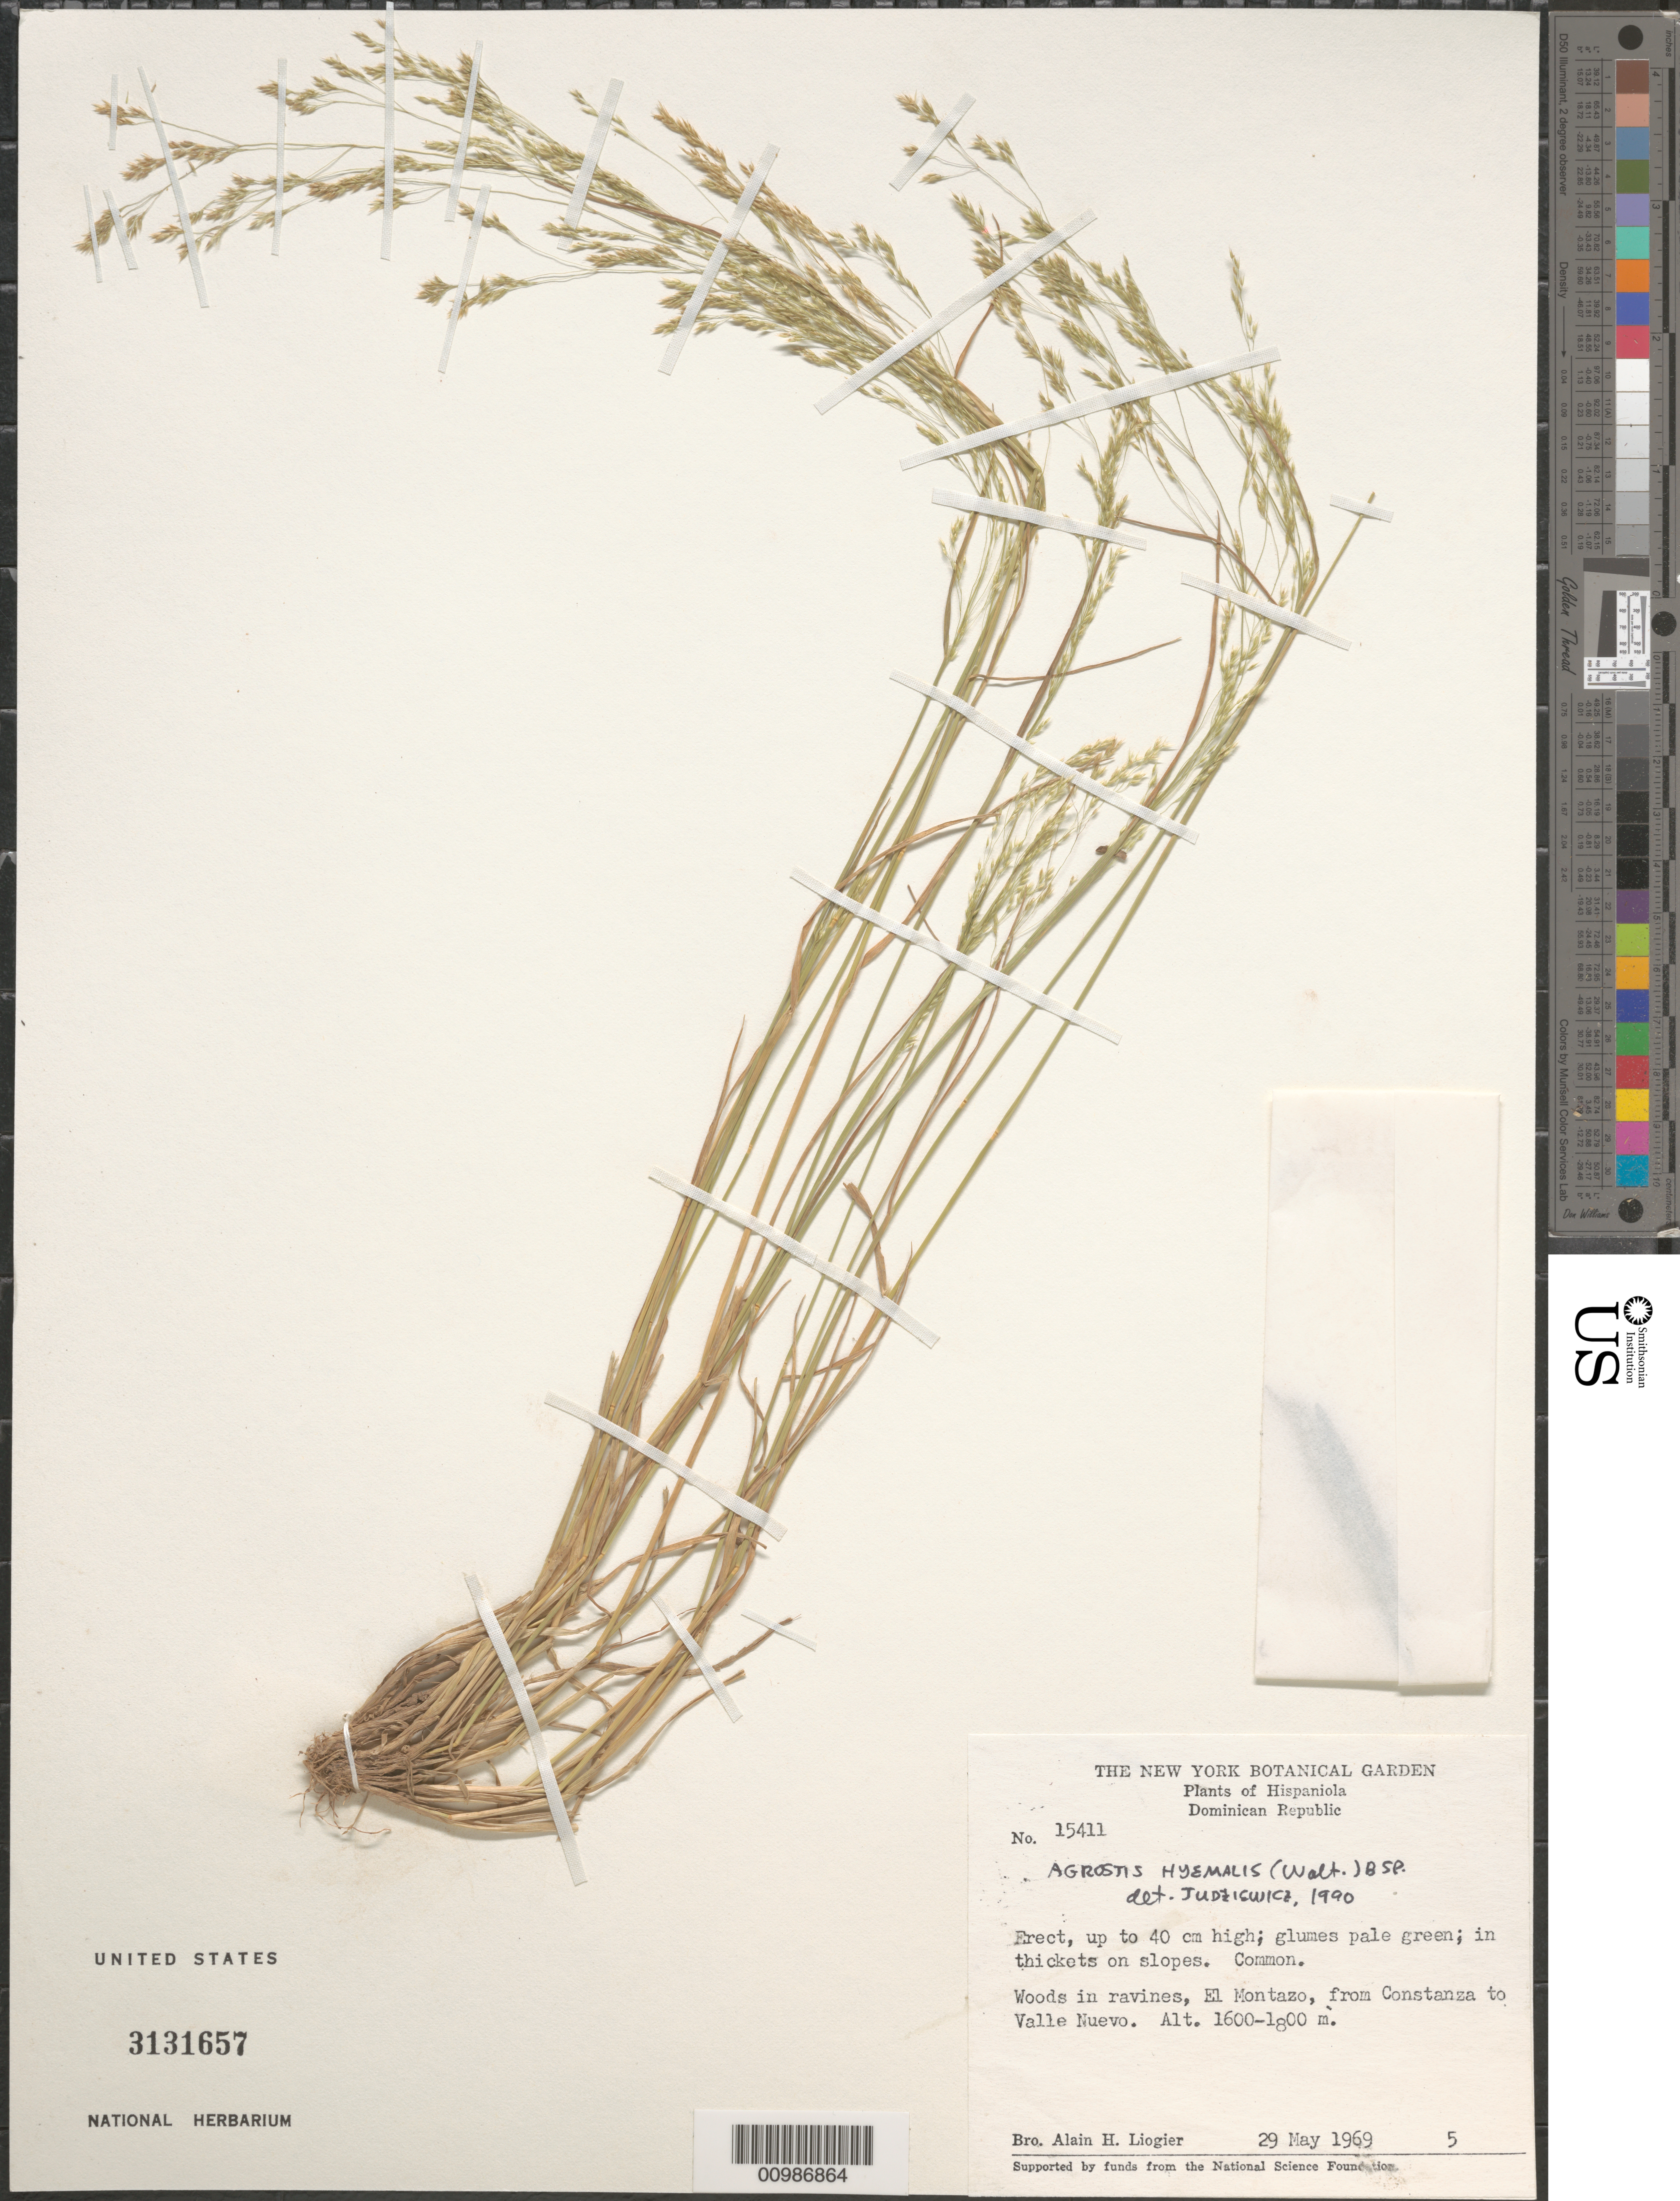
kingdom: Plantae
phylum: Tracheophyta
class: Liliopsida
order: Poales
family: Poaceae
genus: Agrostis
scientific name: Agrostis hyemalis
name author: (Walter) Britton et al.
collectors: A. H. Liogier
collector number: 15411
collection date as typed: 29 May 1969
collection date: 1969-05-29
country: Dominican Republic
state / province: La Vega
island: Hispaniola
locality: El Montazo, from Constanza to Valle Nuevo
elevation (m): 1600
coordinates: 0 N, 0 E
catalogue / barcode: US 3131657